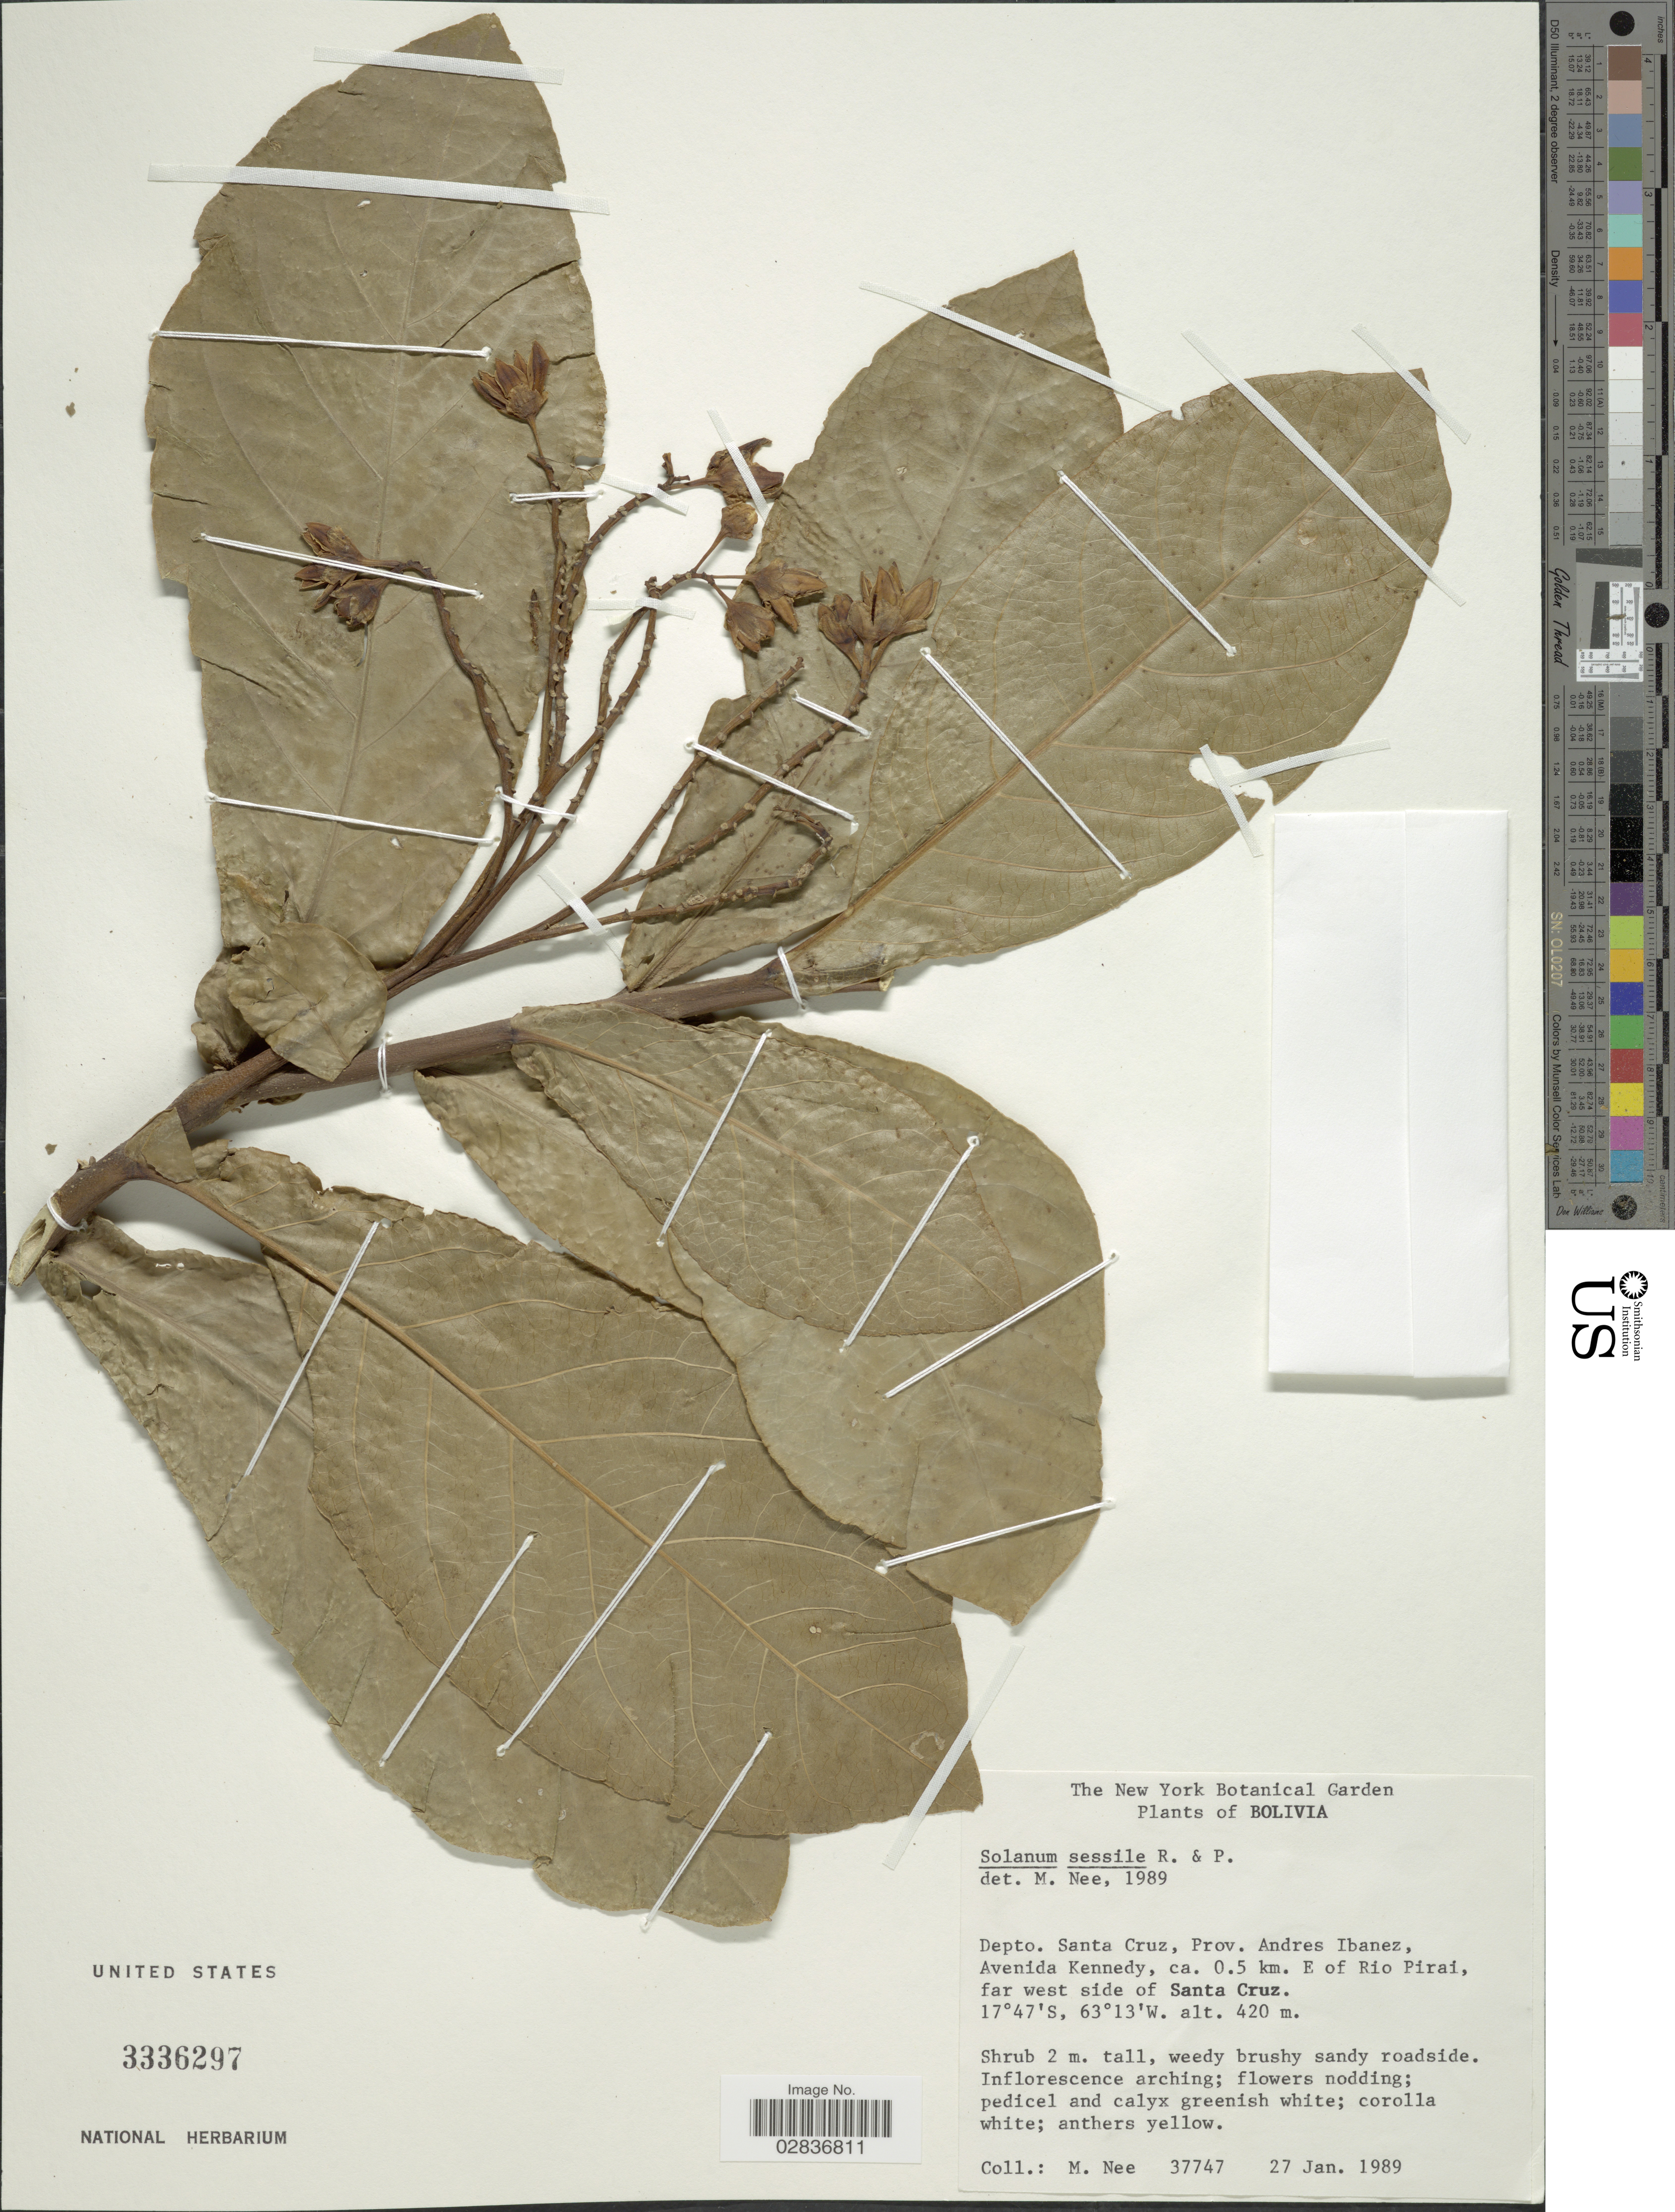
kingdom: Plantae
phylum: Tracheophyta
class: Magnoliopsida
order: Solanales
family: Solanaceae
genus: Solanum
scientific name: Solanum sessile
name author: Ruiz & Pav.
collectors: M. Nee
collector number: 37747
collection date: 1989-01-27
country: Bolivia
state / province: Santa Cruz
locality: Depto. Santa Cruz, Prov. Andres Ibanez, Avenida Kennedy, ca. 0.5 km. E of Rio Pirai, far west side of Santa Cruz.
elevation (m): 420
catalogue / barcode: US 3336297